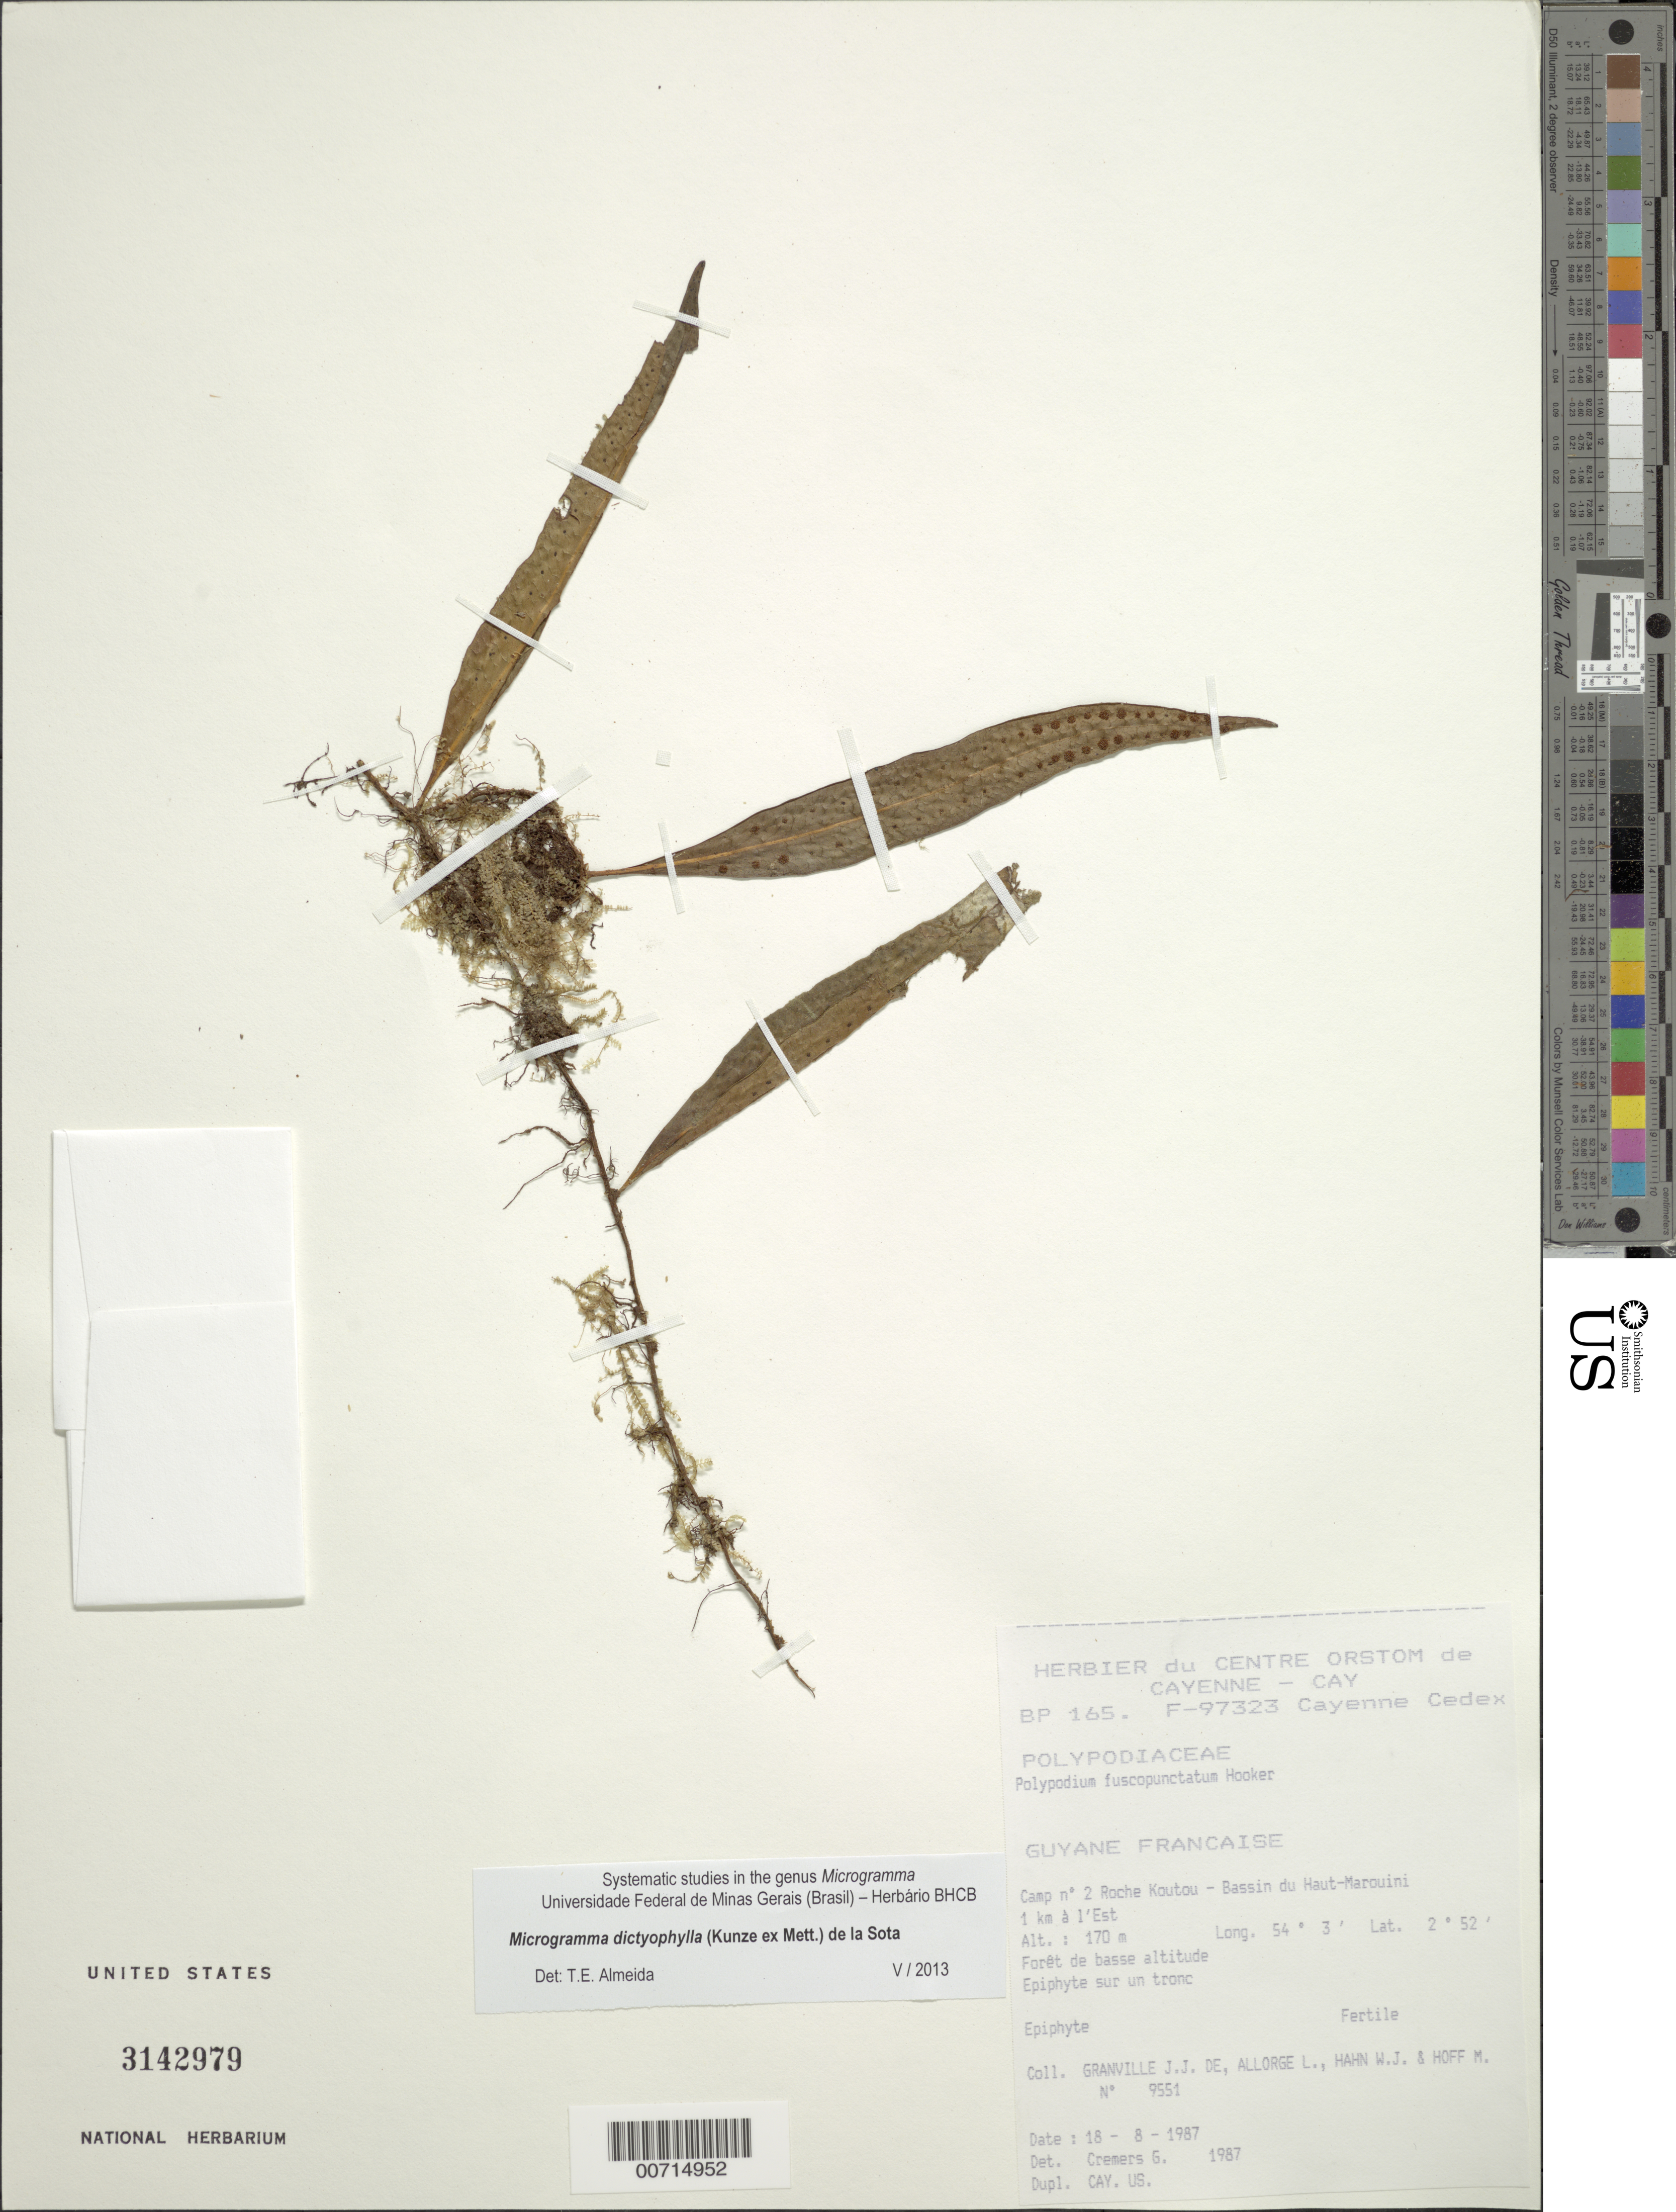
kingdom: Plantae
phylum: Tracheophyta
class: Polypodiopsida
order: Polypodiales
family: Polypodiaceae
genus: Microgramma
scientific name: Microgramma dictyophylla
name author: (Kunze ex Mett.) de la Sota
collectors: J.-J. de Granville, L. Allorge, W. J. Hahn & M. Hoff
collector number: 9551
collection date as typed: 18-Aug-87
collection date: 1987-08-18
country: French Guiana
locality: Roche Koutou, Bassin du Haut-Marouini, Camp # 2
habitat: Low forest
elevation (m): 170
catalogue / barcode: US 3142979